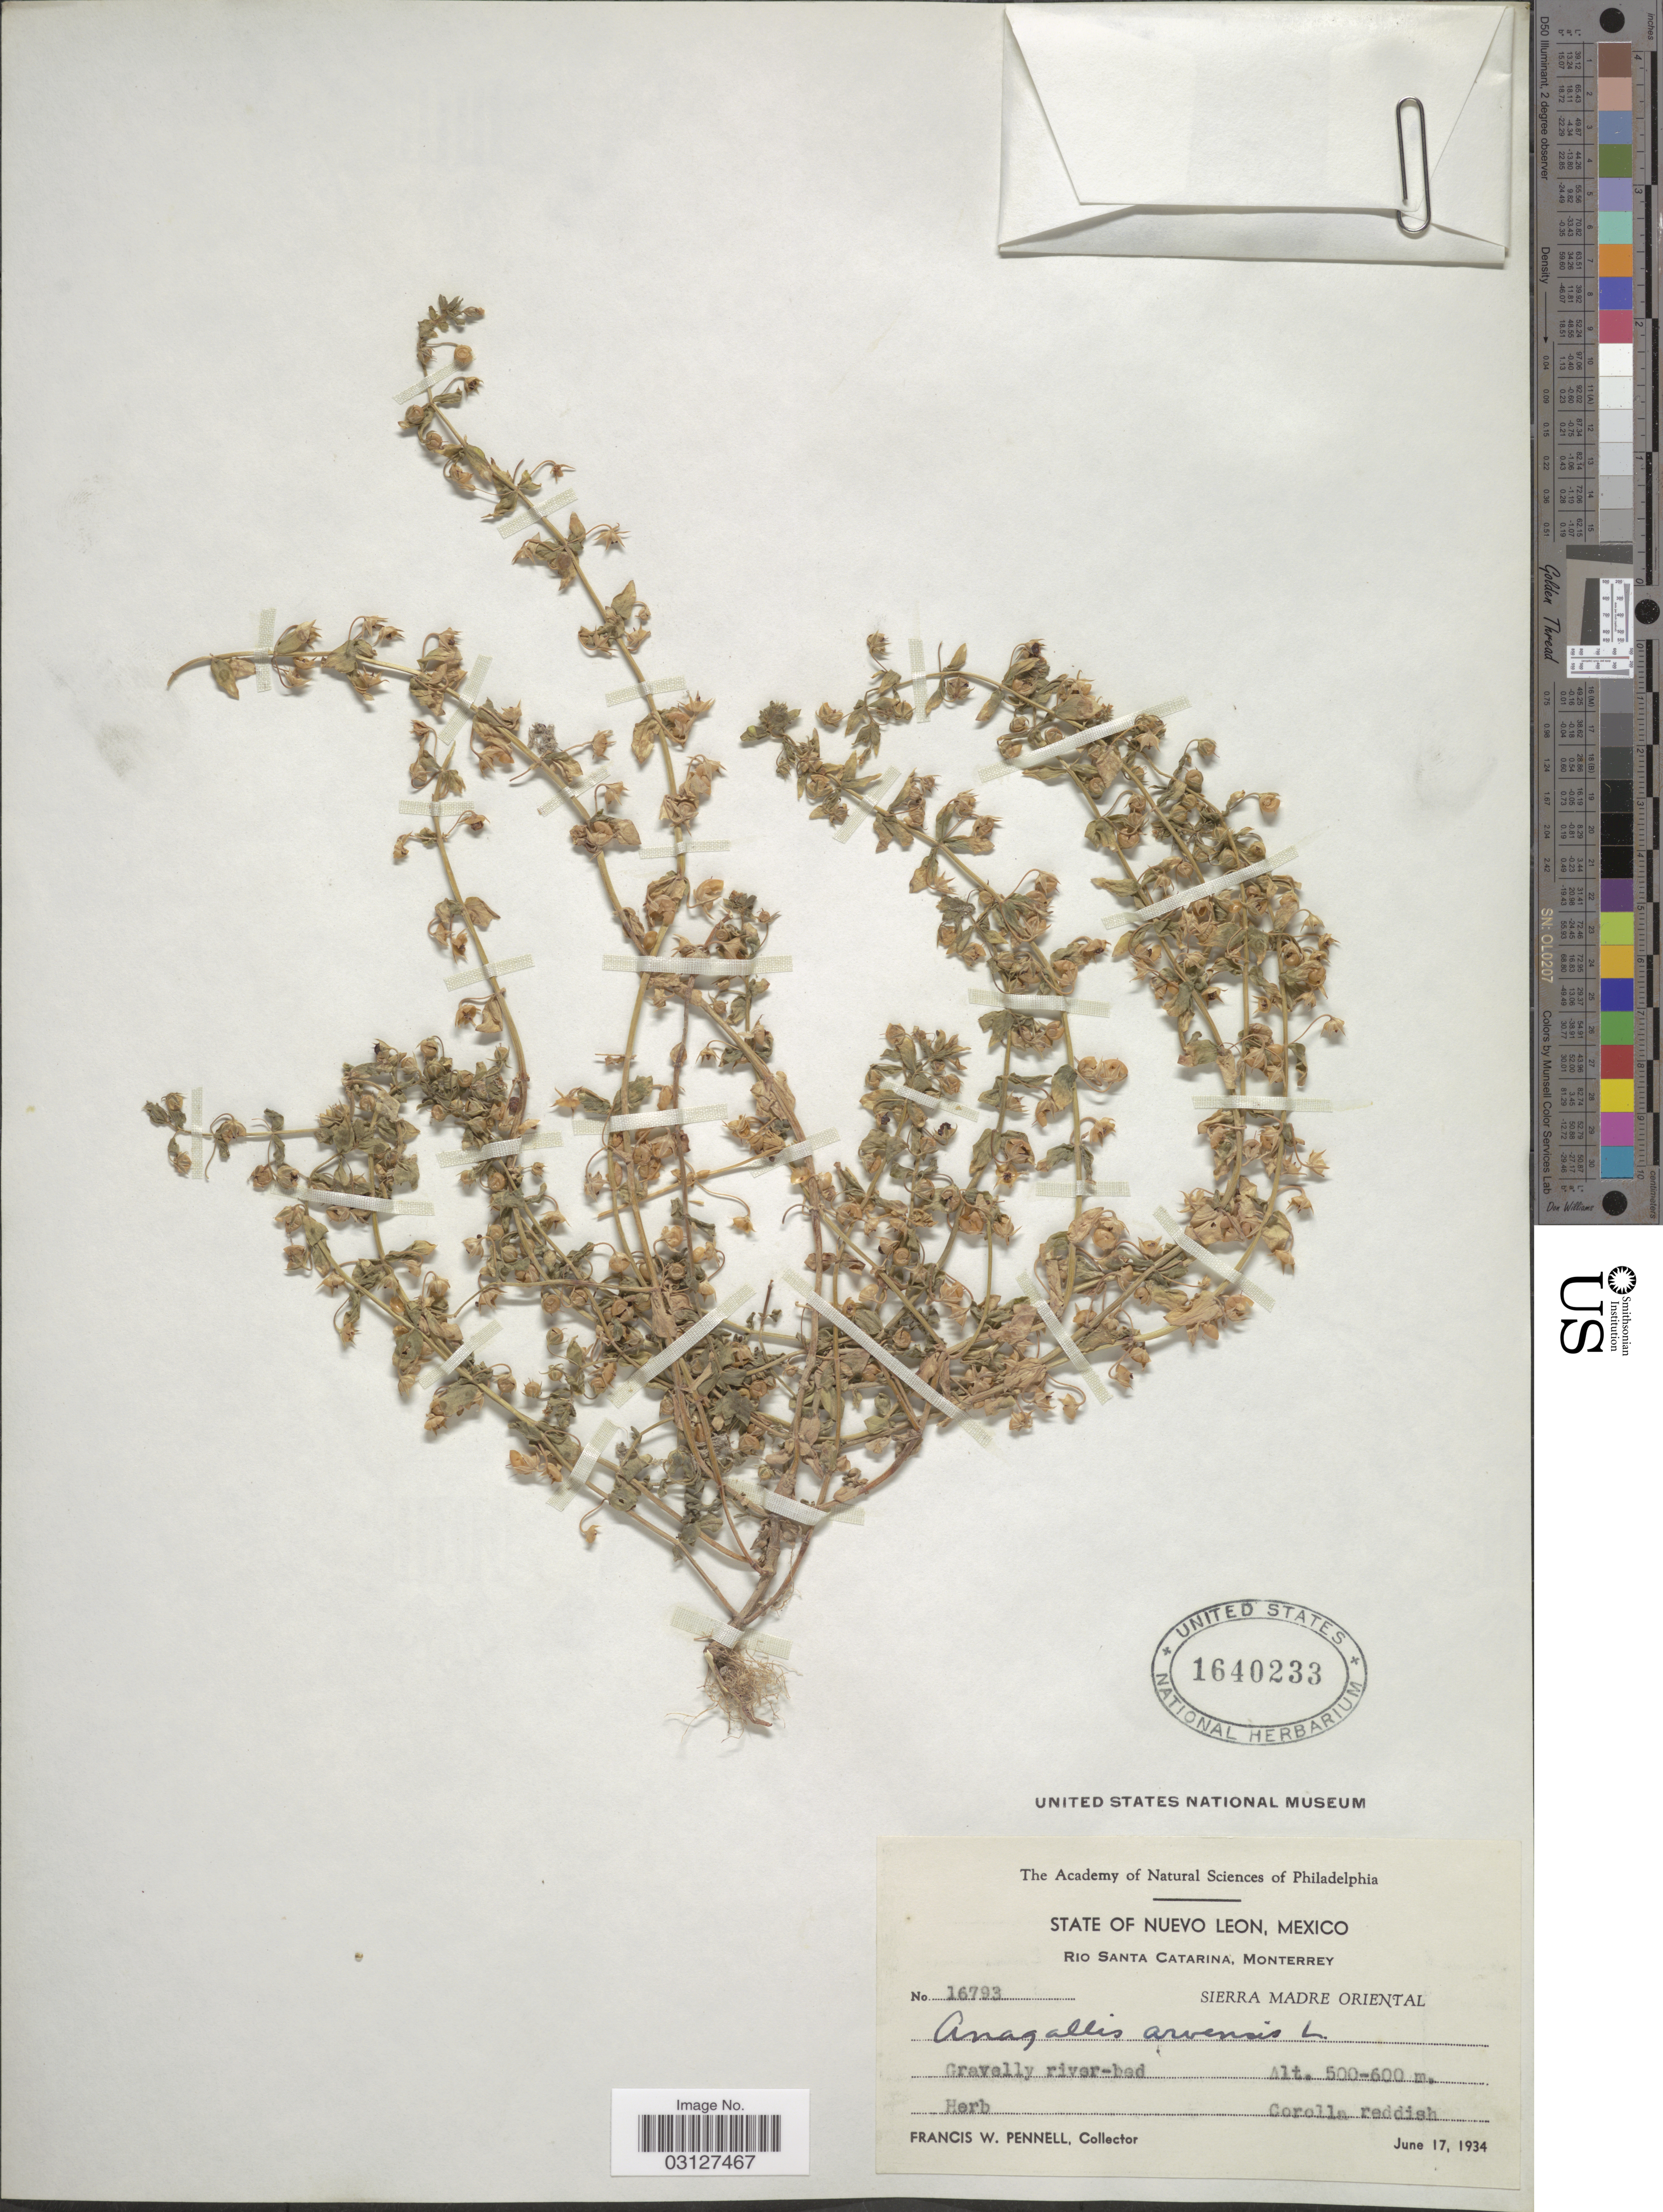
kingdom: Plantae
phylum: Tracheophyta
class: Magnoliopsida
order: Ericales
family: Primulaceae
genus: Anagallis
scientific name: Anagallis arvensis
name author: L.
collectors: F. W. Pennell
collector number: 16793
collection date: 1934-06-17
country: Mexico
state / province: Nuevo León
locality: Rio Santa Catarina, Monterrey. Sierra Madre Oriental.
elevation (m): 500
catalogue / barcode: US 1640233